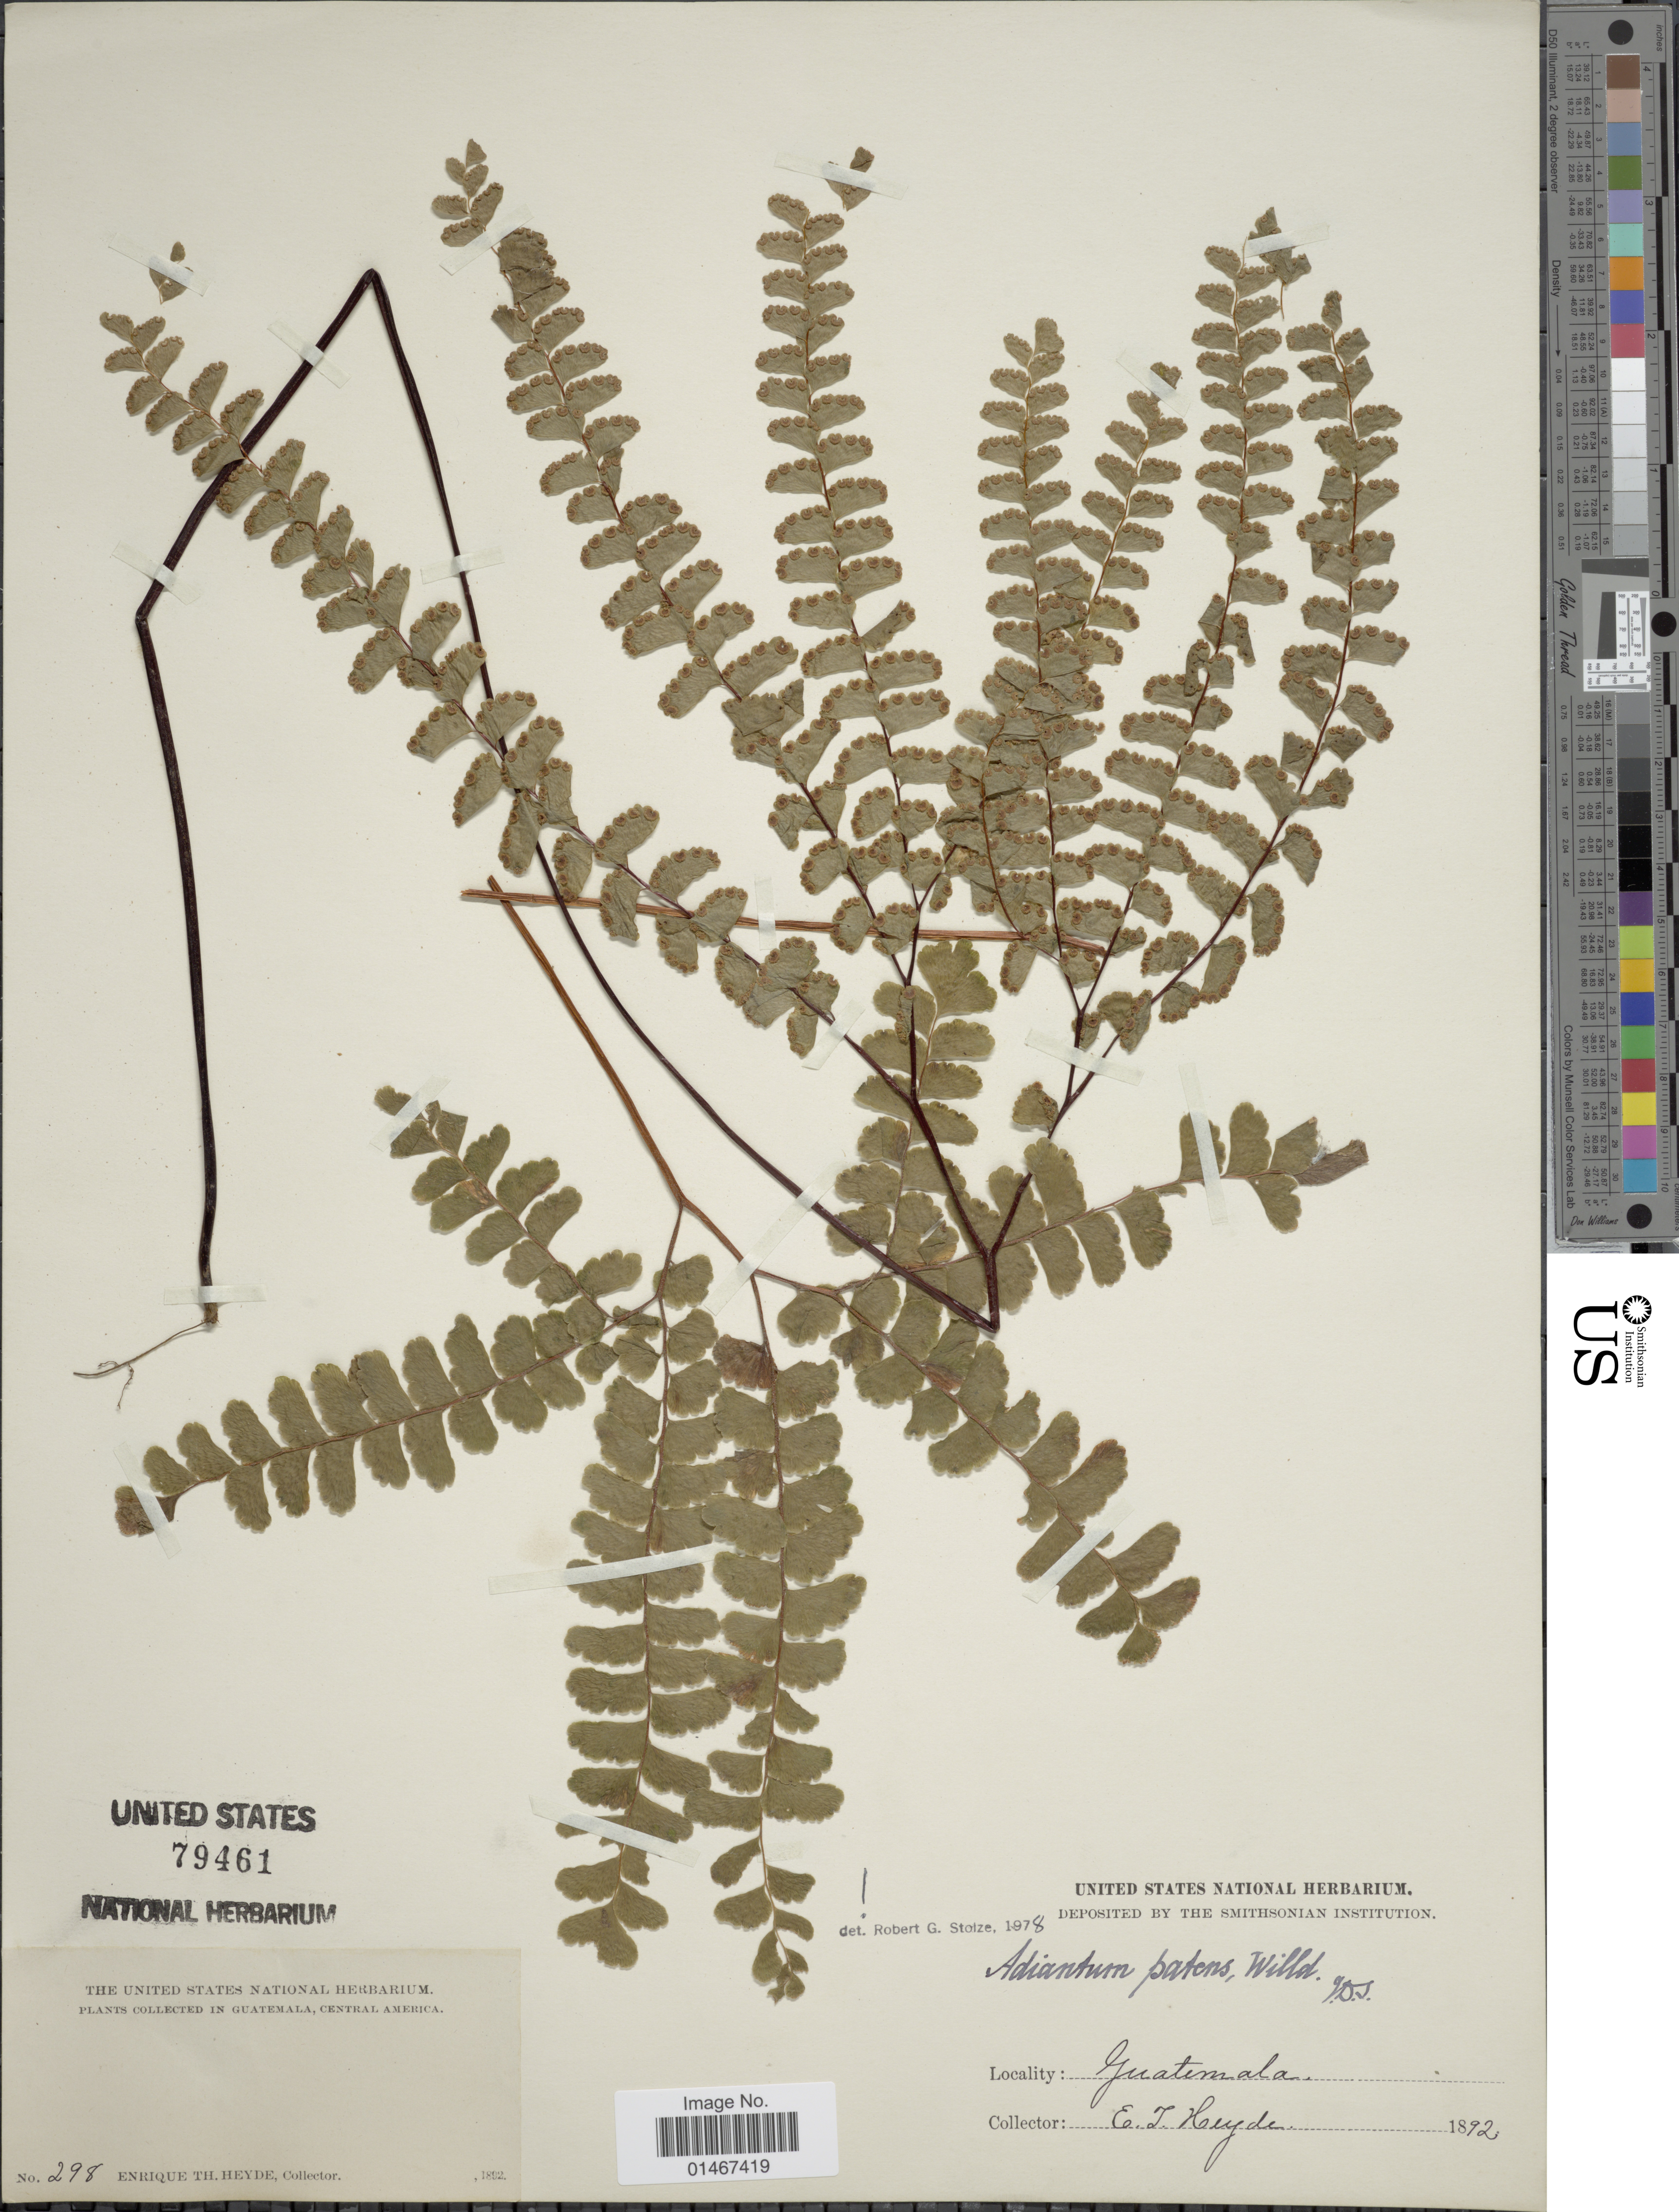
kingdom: Plantae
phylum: Tracheophyta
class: Polypodiopsida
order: Polypodiales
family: Pteridaceae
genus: Adiantum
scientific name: Adiantum patens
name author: Willd.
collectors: E. T. Heyde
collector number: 298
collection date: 1892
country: Guatemala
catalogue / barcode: US 79461